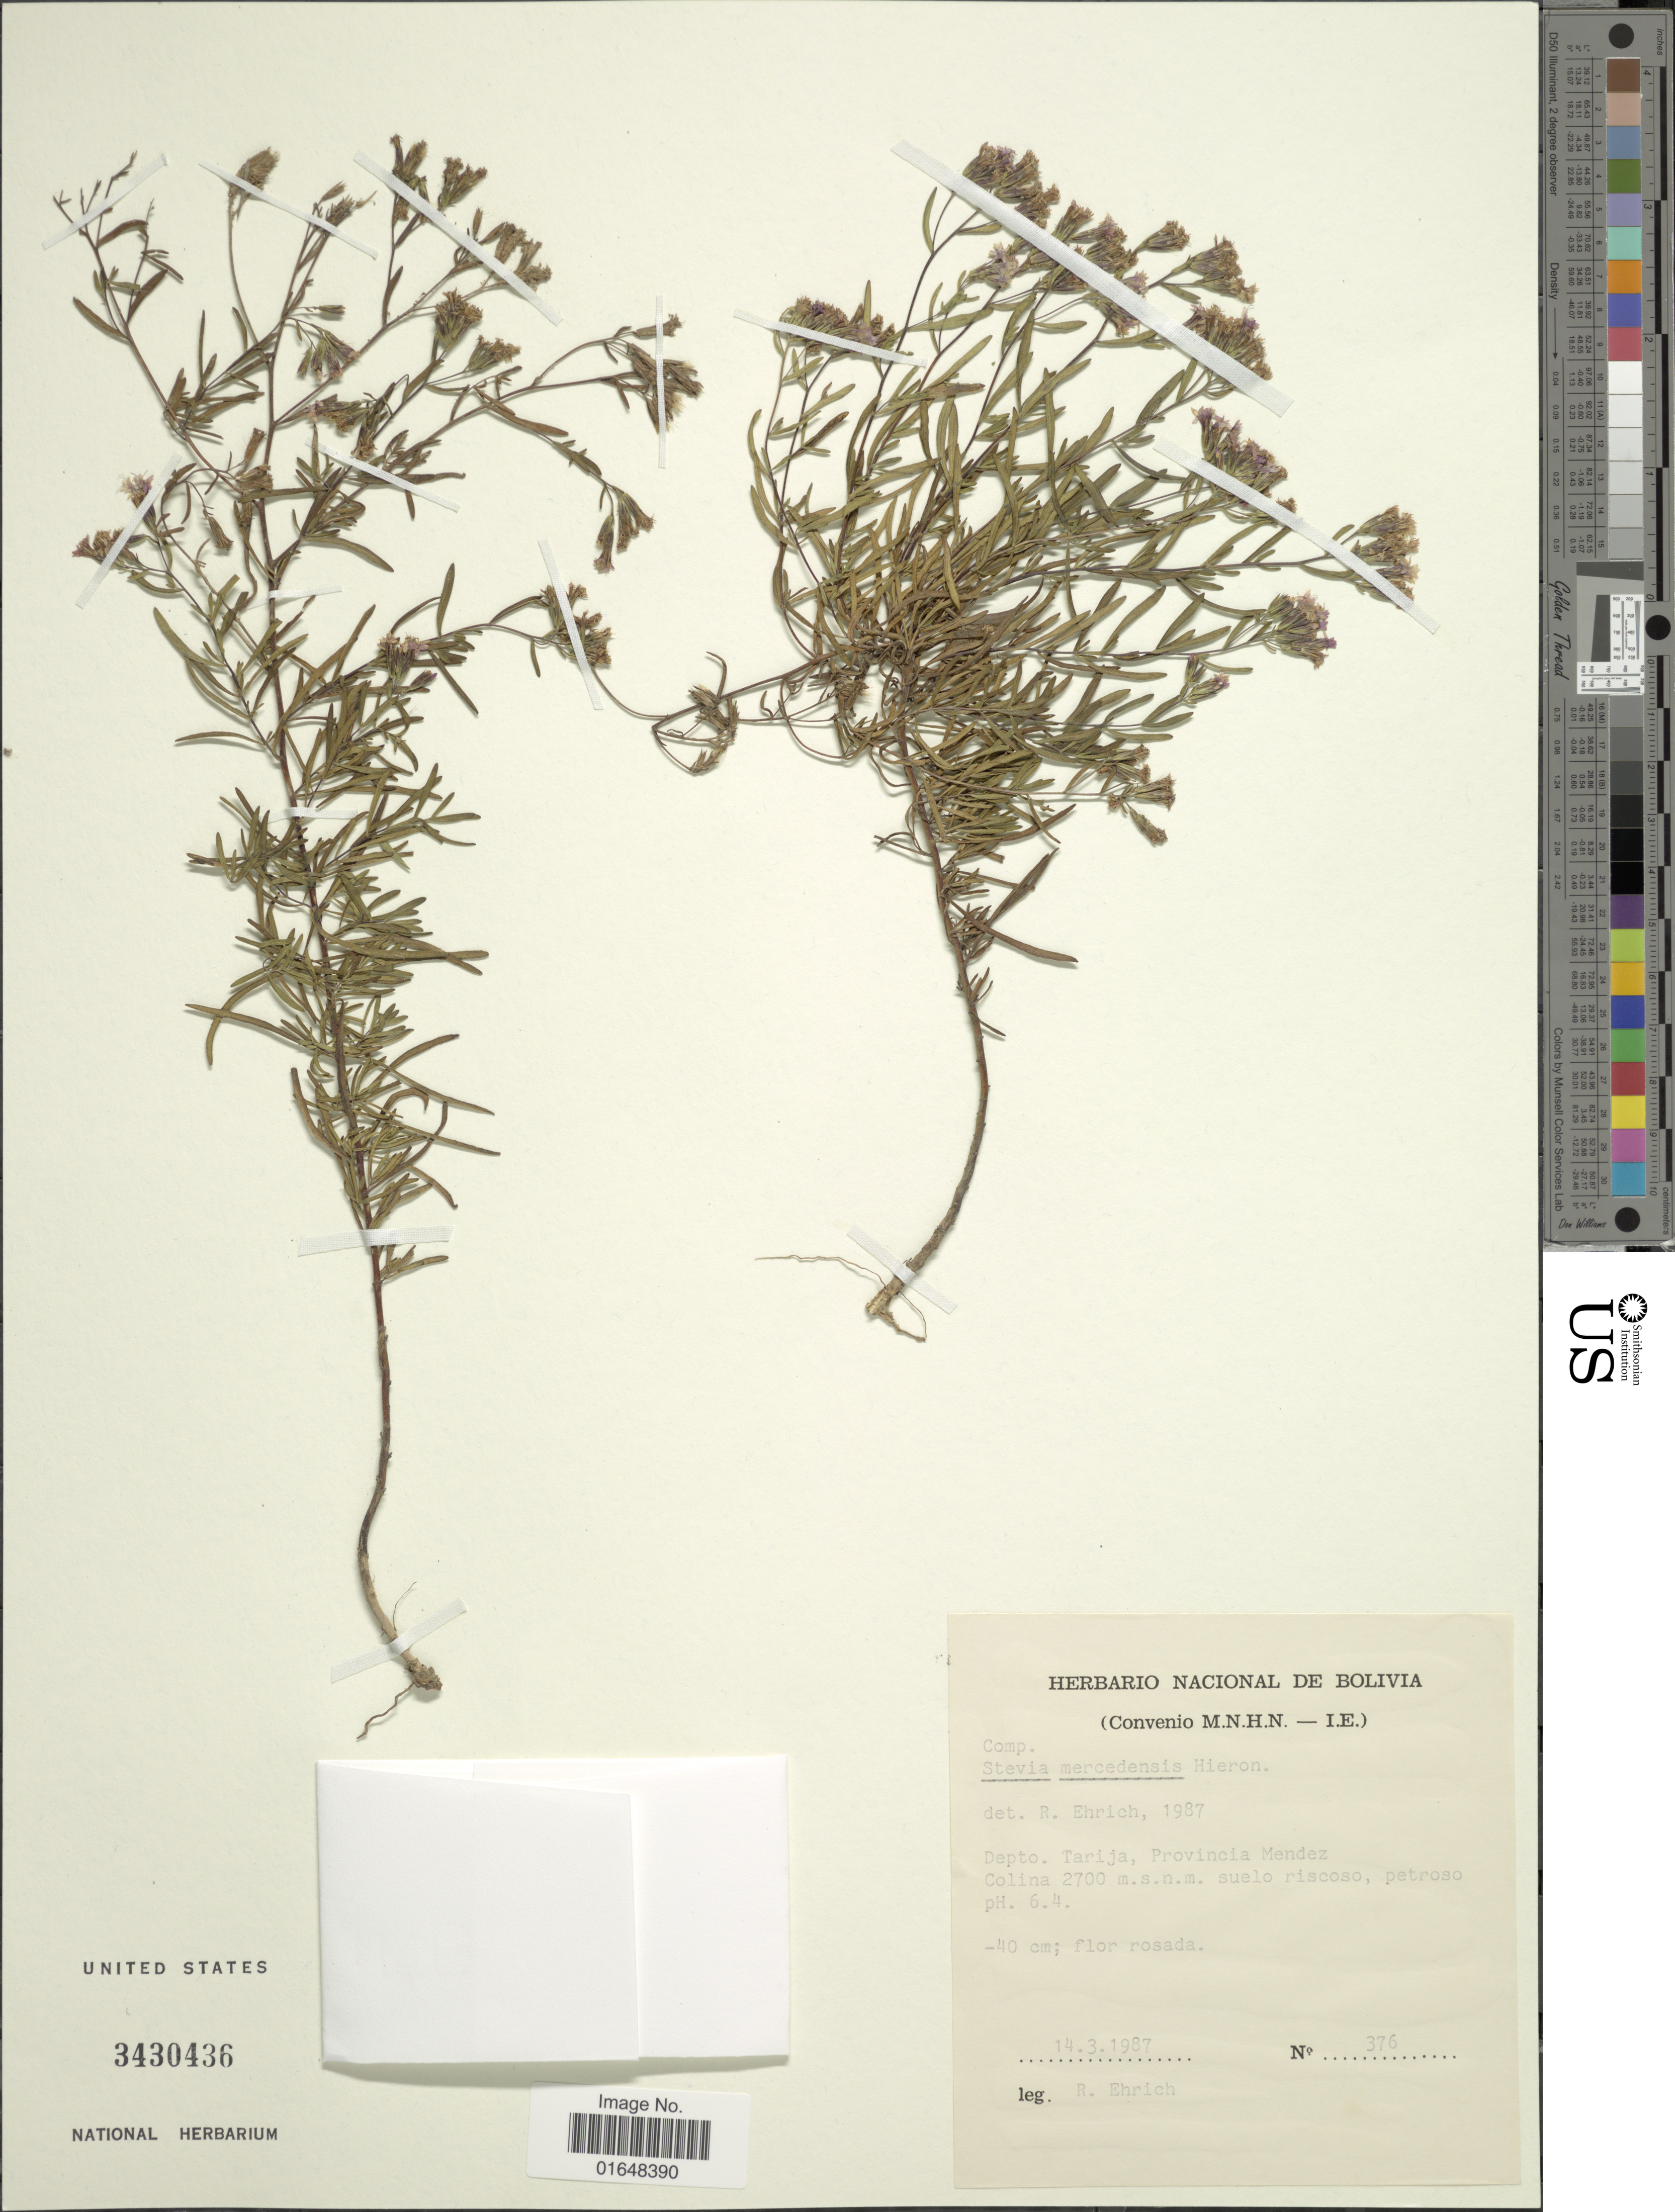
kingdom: Plantae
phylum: Tracheophyta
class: Magnoliopsida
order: Asterales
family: Asteraceae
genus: Stevia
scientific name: Stevia mercedensis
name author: Hieron.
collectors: R. Ehrich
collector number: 376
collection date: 1987-03-14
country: Bolivia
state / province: Tarija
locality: Depto. Tarija, Provincia Mendez. Collina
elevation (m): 2700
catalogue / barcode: US 3430436